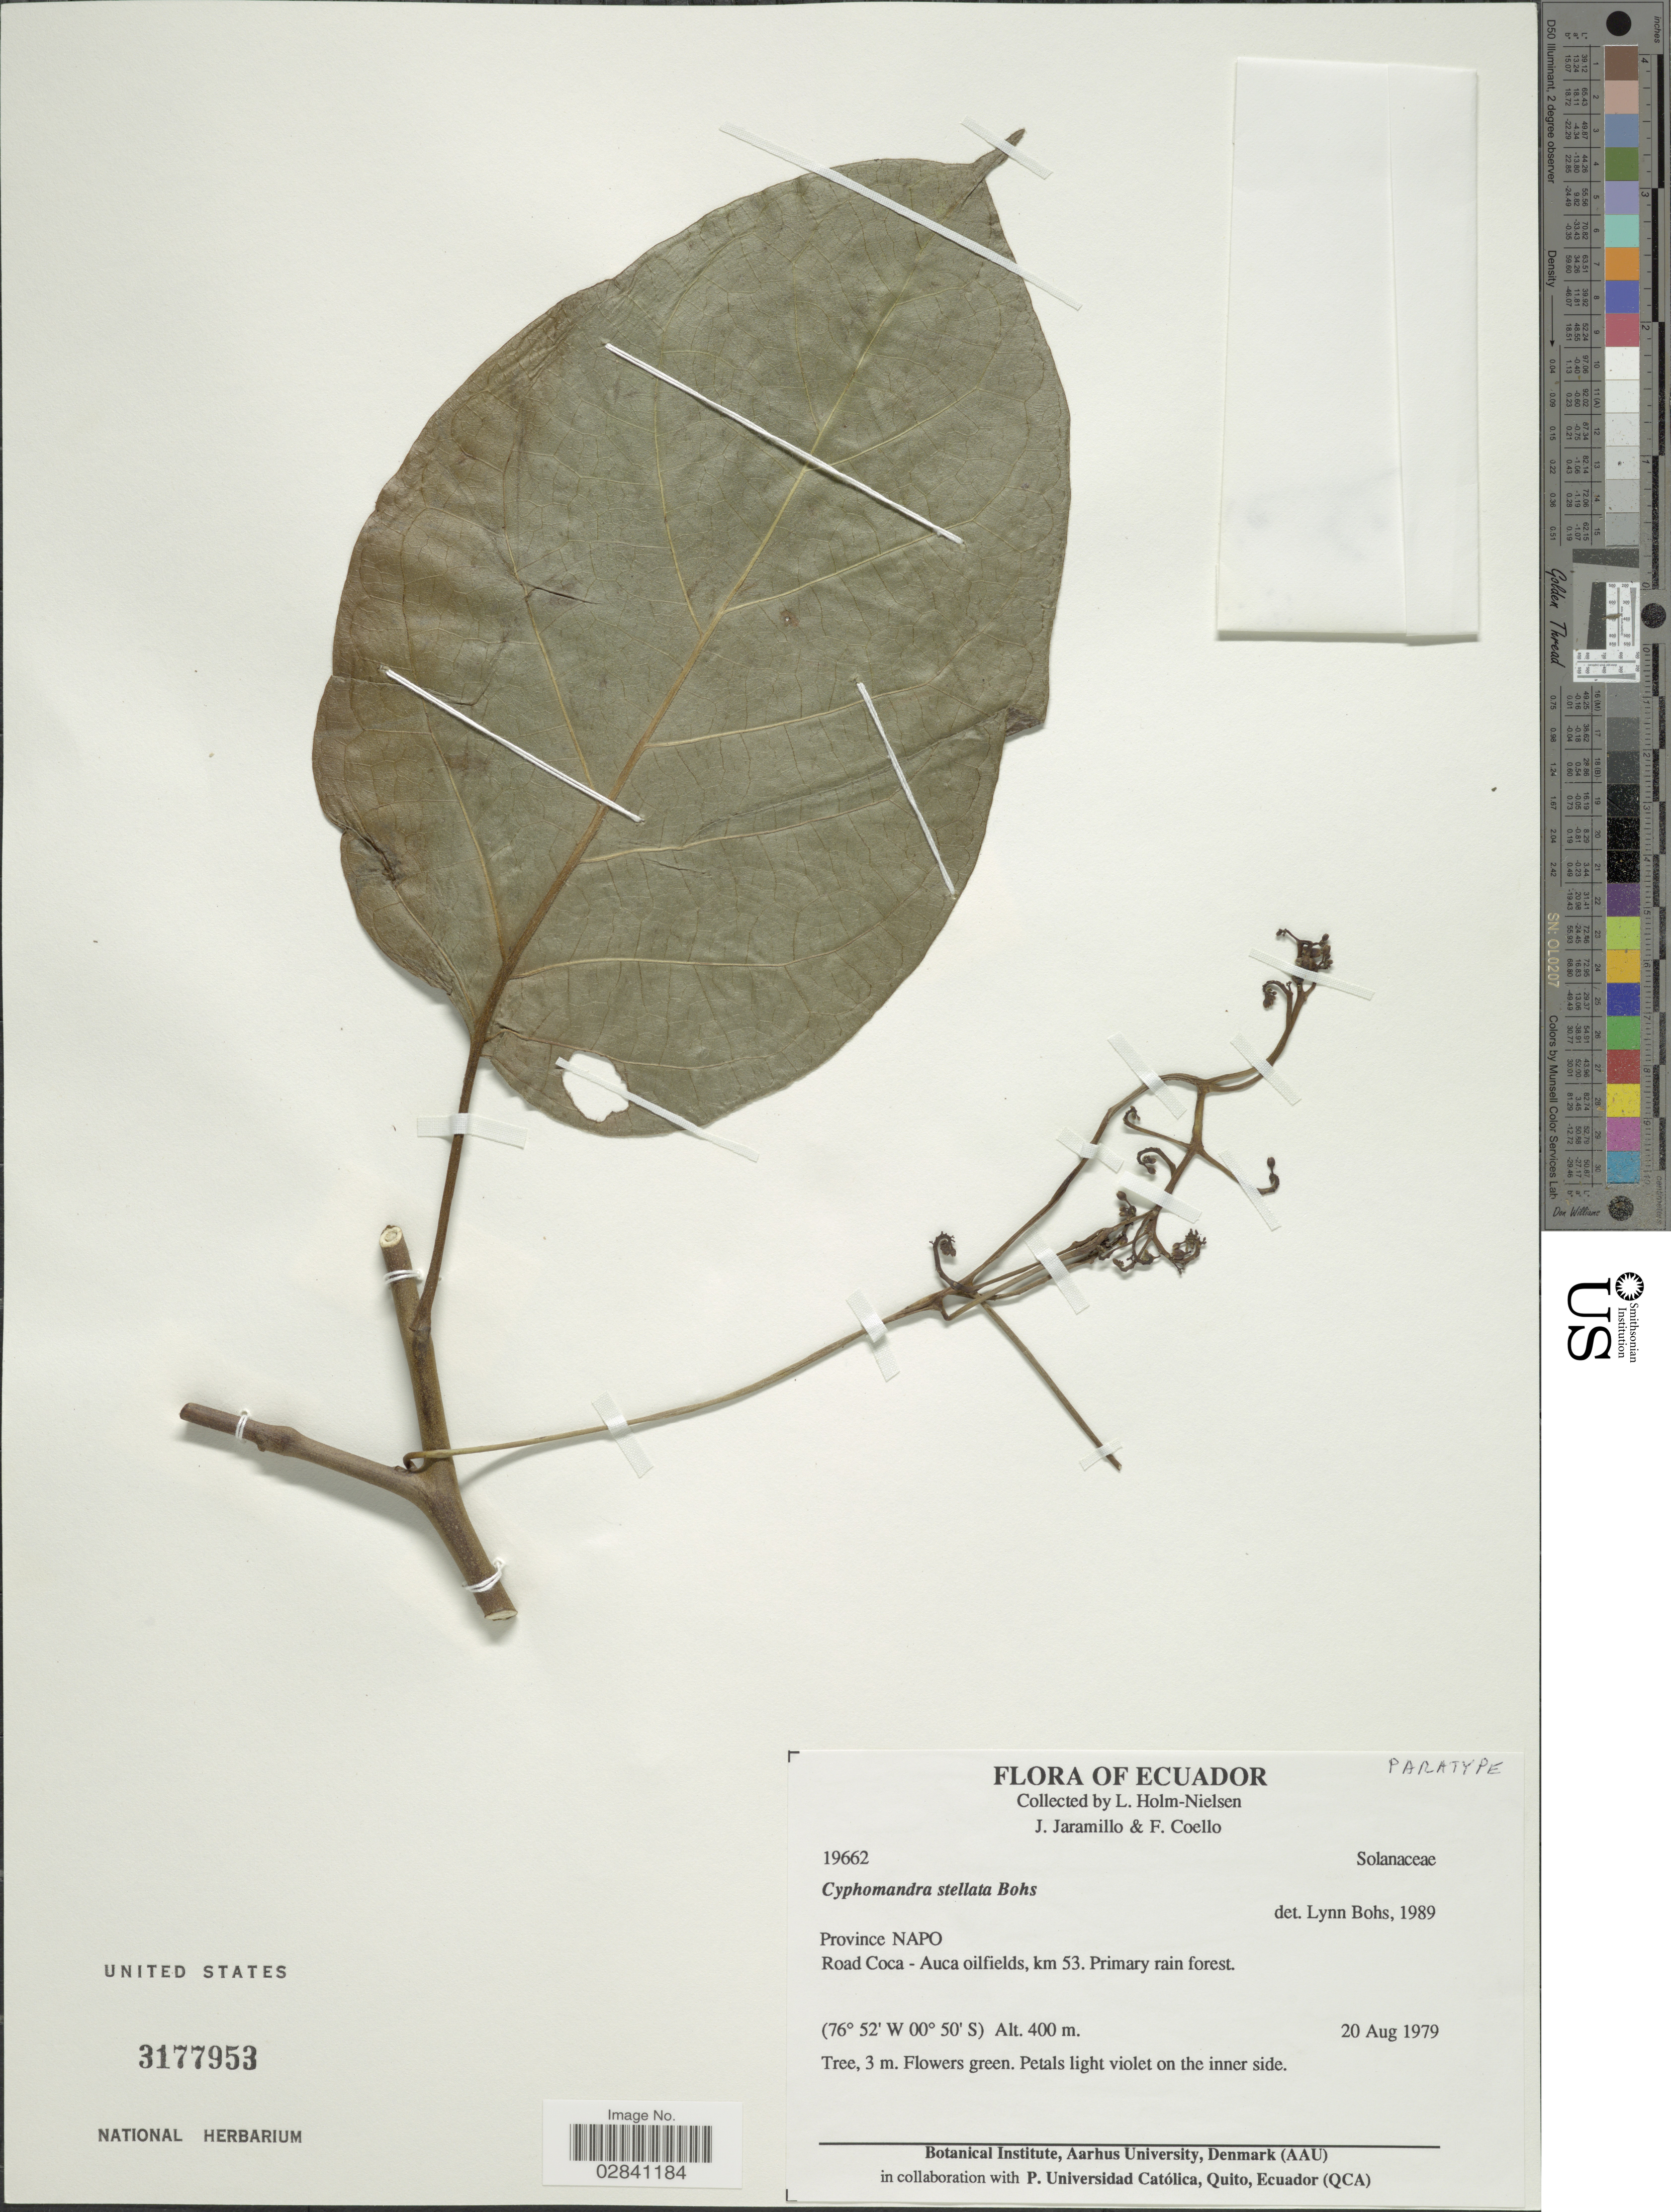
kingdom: Plantae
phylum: Tracheophyta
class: Magnoliopsida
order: Solanales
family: Solanaceae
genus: Cyphomandra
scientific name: Cyphomandra stellata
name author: Bohs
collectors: L. Holm-Nielsen, J. Jaramillo & F. Coello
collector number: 19662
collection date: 1979-08-20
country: Ecuador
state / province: Napo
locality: Road Coca- Auca oilfields, km 53.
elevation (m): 400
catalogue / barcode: US 3177953